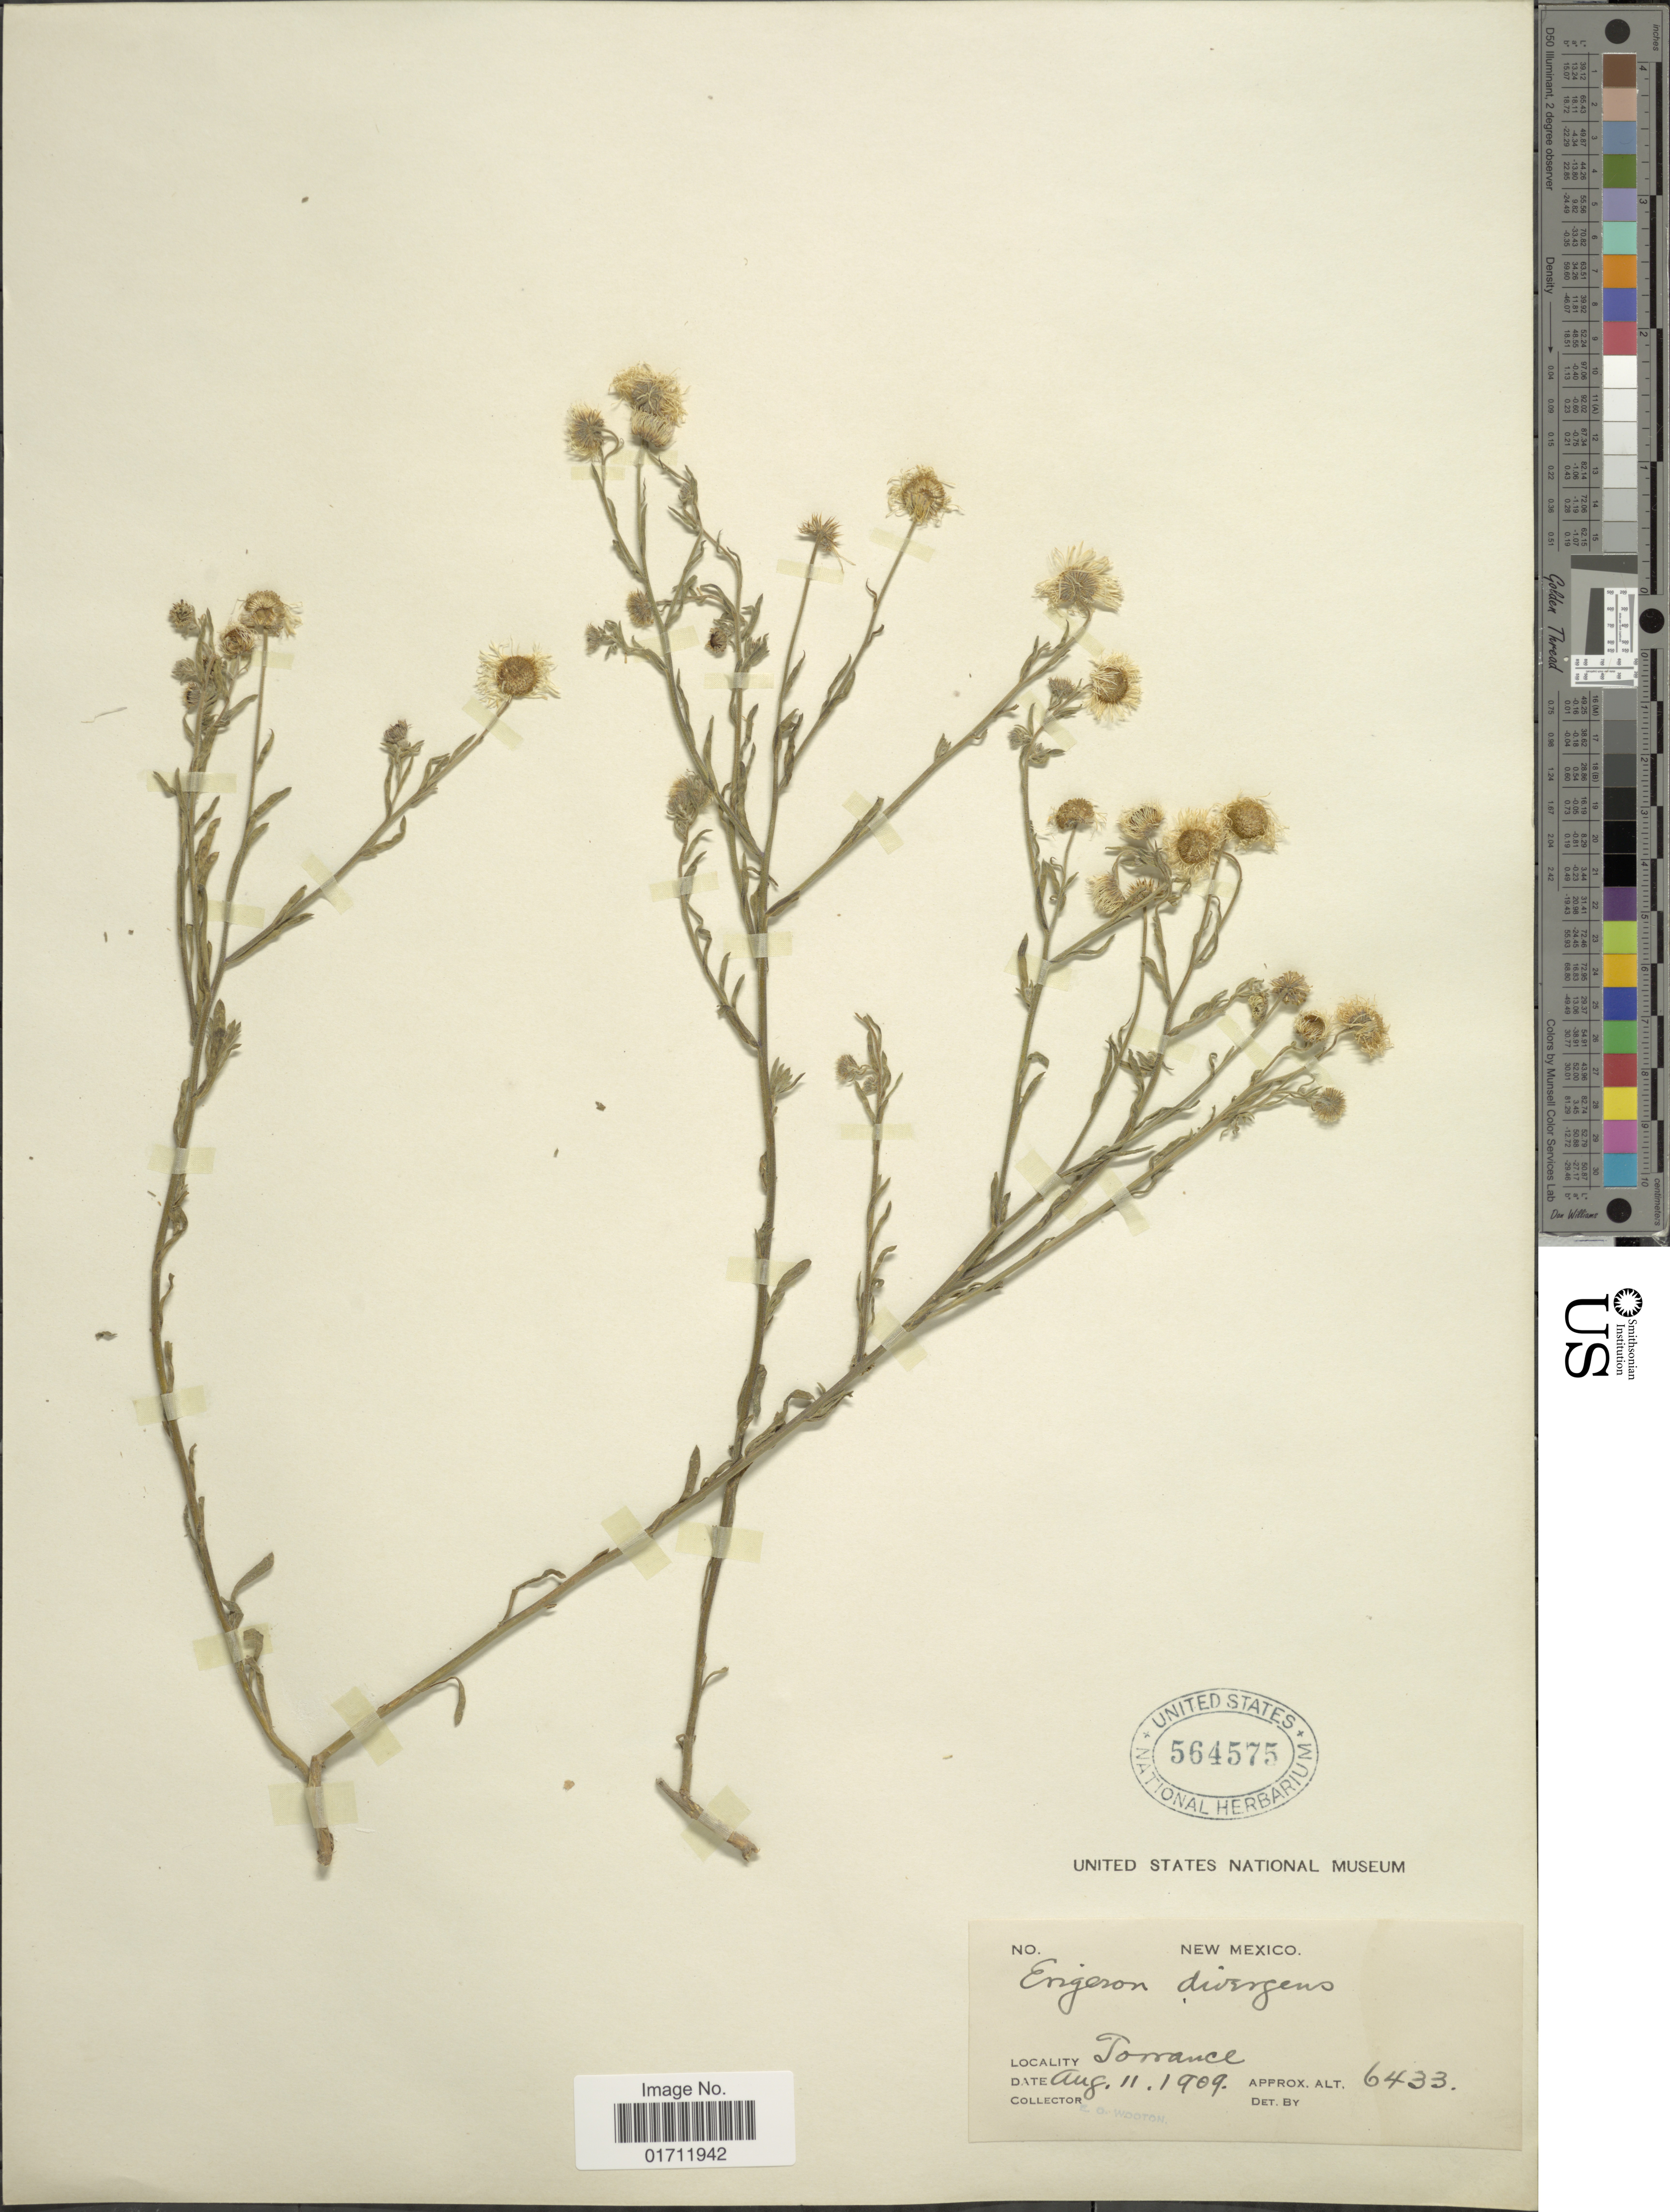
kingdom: Plantae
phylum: Tracheophyta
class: Magnoliopsida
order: Asterales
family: Asteraceae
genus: Erigeron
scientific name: Erigeron divergens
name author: Torr. & A. Gray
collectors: E. O. Wooton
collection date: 1909-08-11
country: United States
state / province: New Mexico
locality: Torrance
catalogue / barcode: US 564575